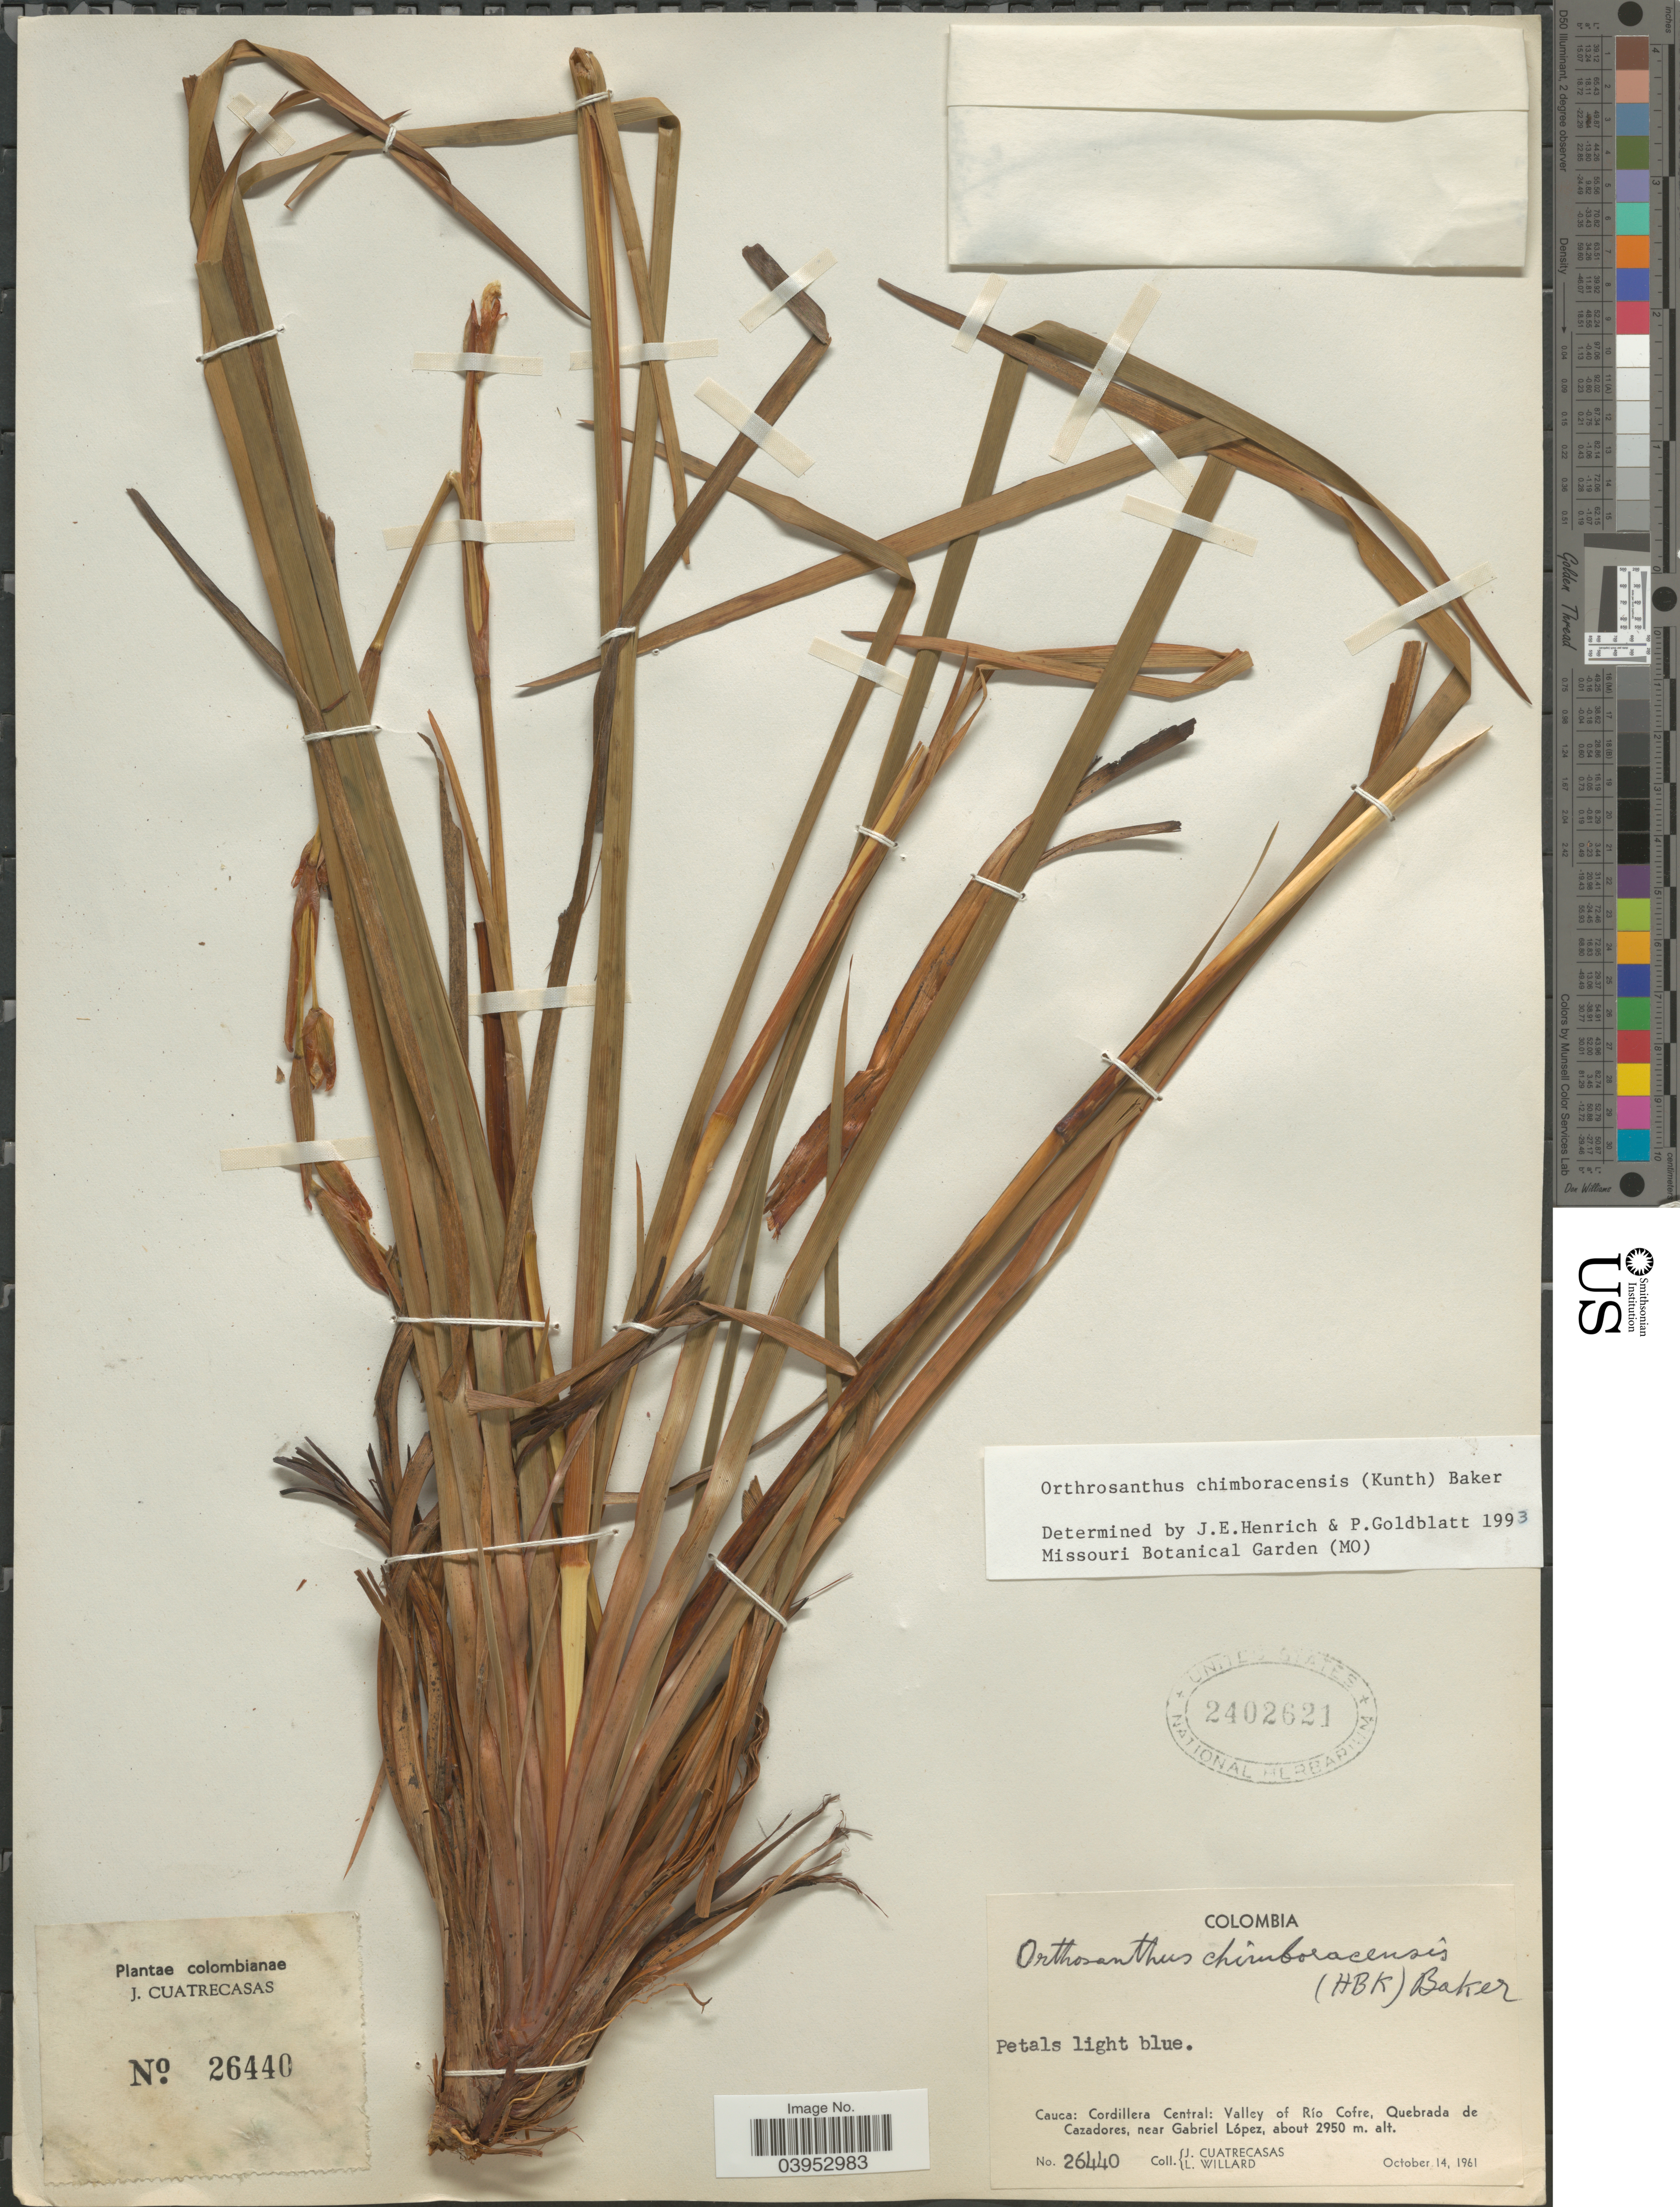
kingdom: Plantae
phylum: Tracheophyta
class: Liliopsida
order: Asparagales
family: Iridaceae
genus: Orthrosanthus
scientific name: Orthrosanthus chimboracensis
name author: (Kunth) Baker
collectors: J. Cuatrecasas & L. Willard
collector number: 26440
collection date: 1961-10-14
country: Colombia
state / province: Cauca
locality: Cordillera Central: Valley of Río Cofre, Quebrada de Cazadores, near Gabriel López.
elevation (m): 2950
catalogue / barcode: US 2402621